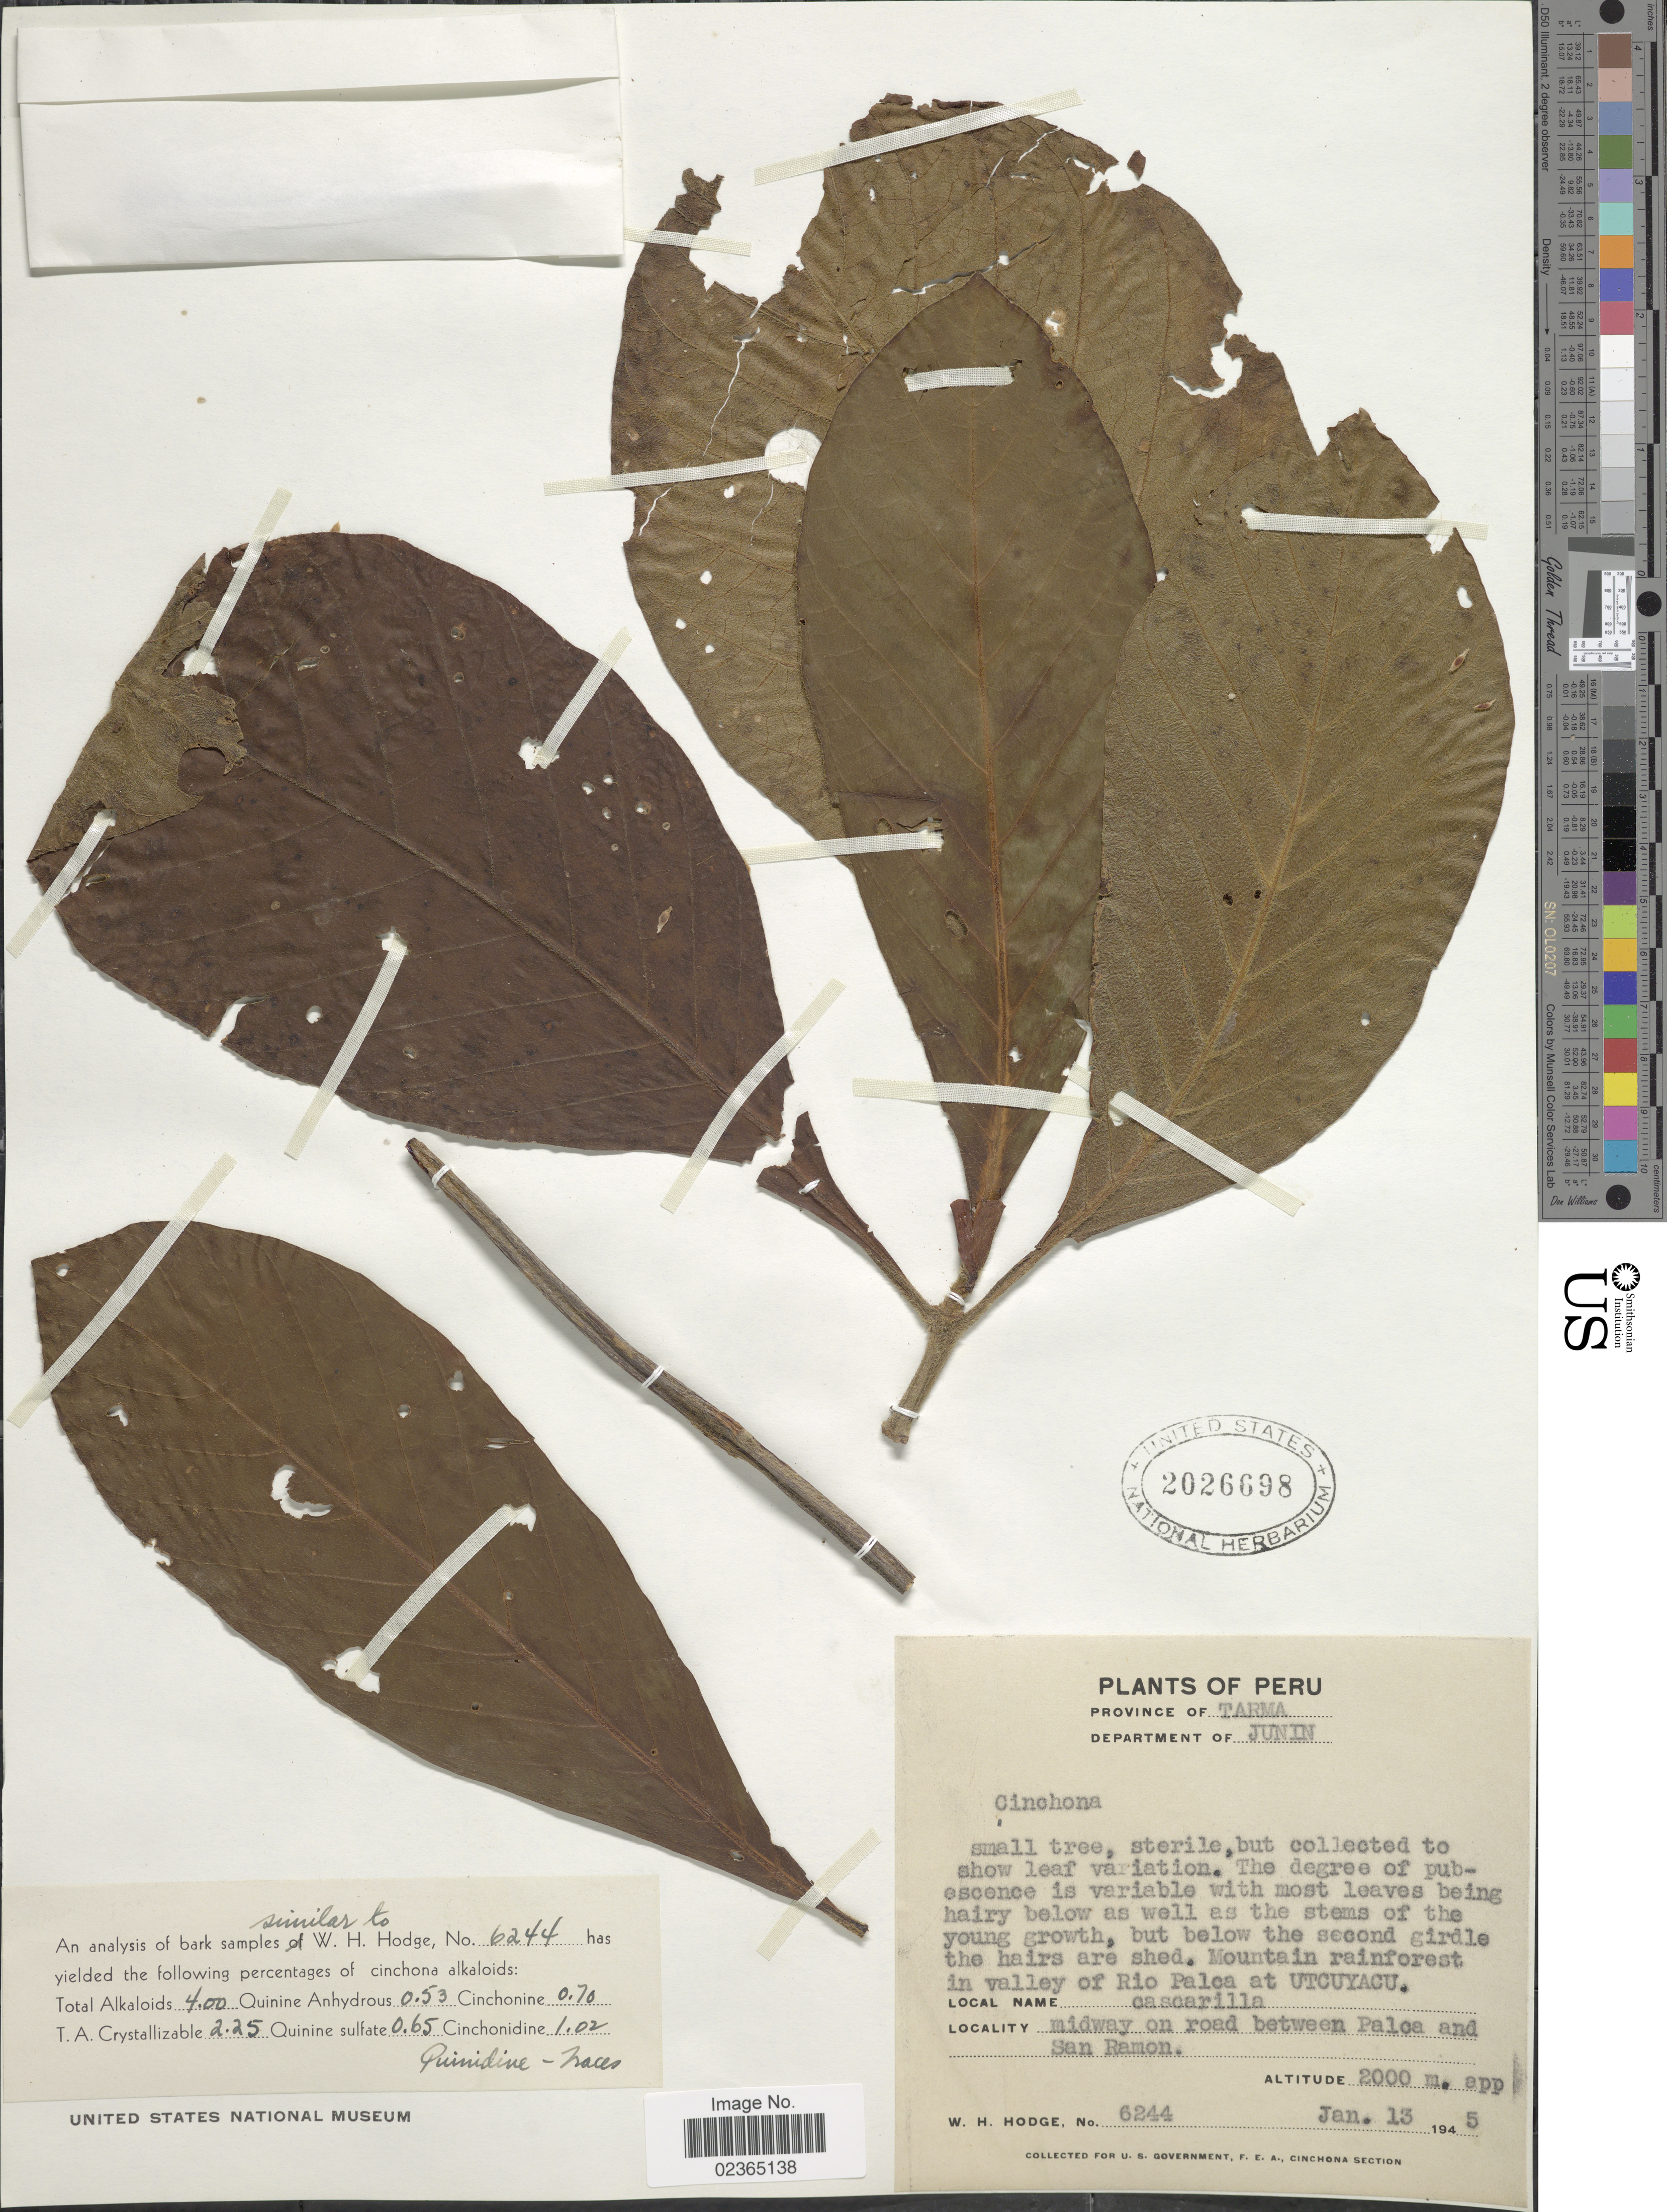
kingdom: Plantae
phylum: Tracheophyta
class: Magnoliopsida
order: Gentianales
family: Rubiaceae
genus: Cinchona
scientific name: Cinchona sp.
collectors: W. Hodge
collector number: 6244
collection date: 1945-01-13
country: Peru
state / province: Junín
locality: Province of Tarma, Mountain rainforest in valley of Rio Palca at Utcuyacu, midway on road between Palca and San Ramon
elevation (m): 2000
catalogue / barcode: US 2026698